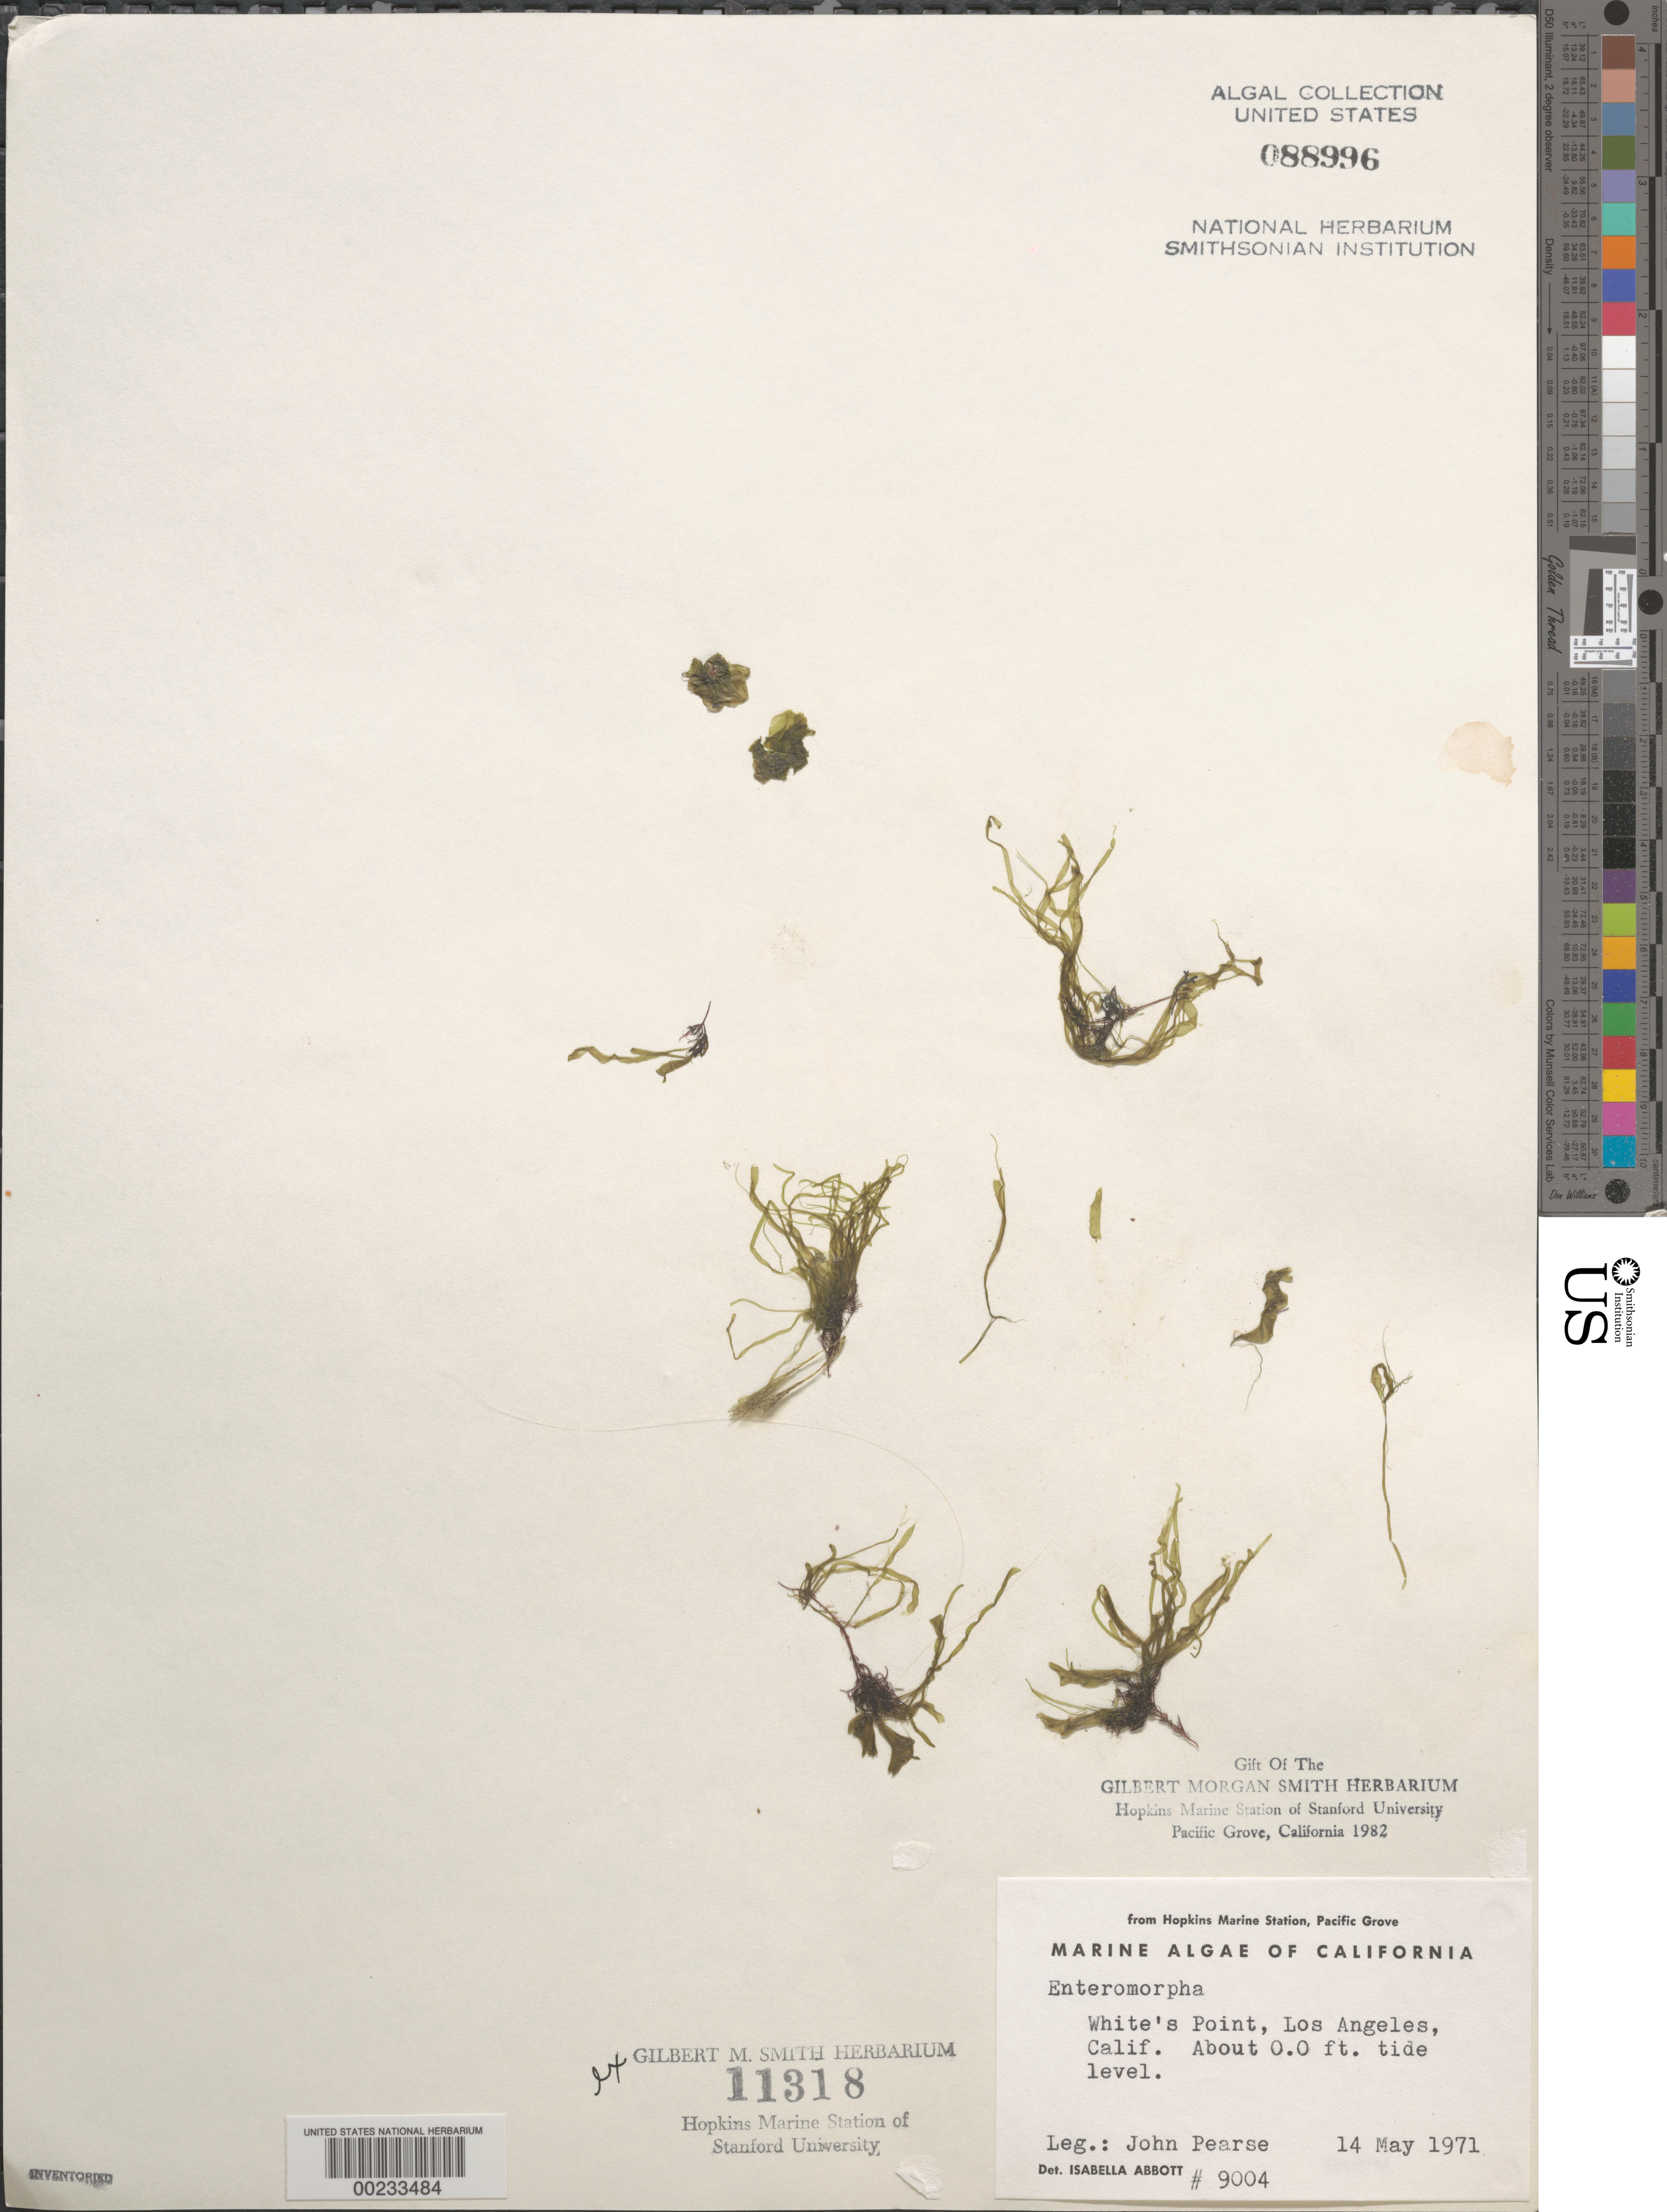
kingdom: Plantae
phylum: Chlorophyta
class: Ulvophyceae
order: Ulvales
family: Ulvaceae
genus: Ulva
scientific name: Ulva sp.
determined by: Algae name updating Project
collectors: J. Pearse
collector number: IAA 9004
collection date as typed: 14 May 1971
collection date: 1971-05-14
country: United States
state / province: California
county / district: Los Angeles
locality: White's Point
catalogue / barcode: US 88996